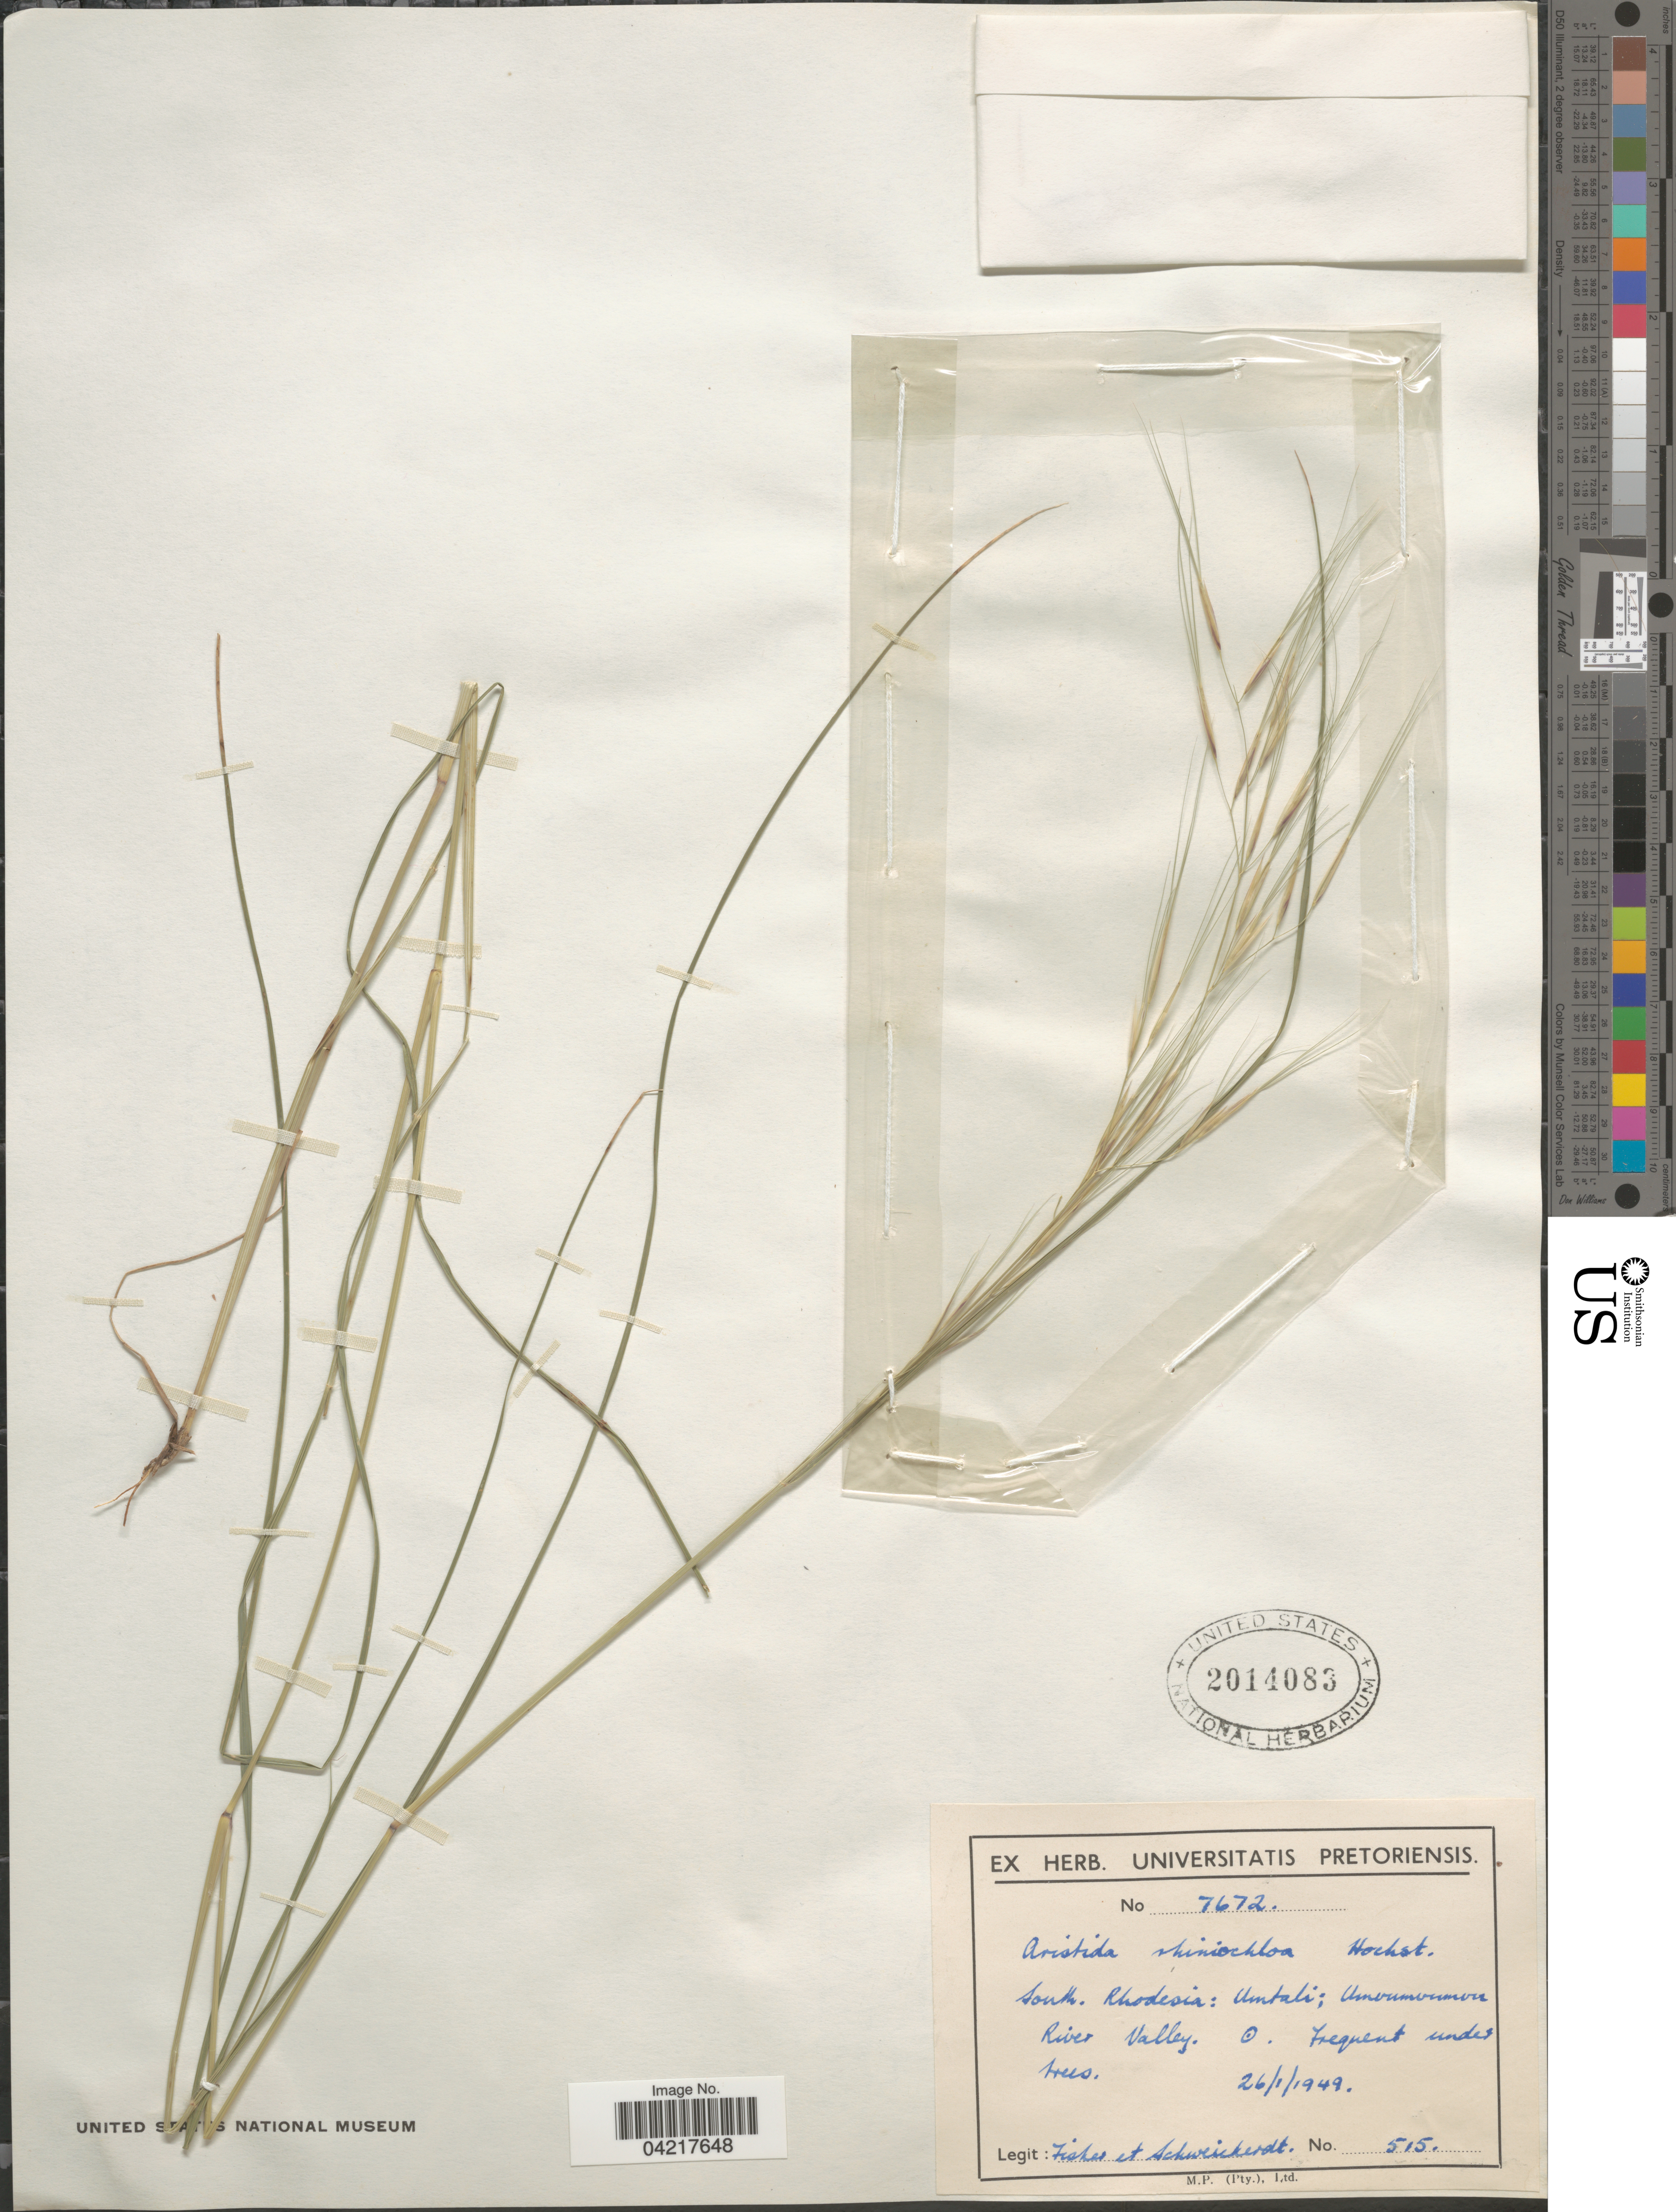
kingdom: Plantae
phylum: Tracheophyta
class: Liliopsida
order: Poales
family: Poaceae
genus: Aristida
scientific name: Aristida rhiniochloa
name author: Hochst.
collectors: -- Fisher & -. Schweickerdt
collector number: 515/7672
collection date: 1949-01-26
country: Zimbabwe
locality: South. Rhodesia: Umtali; Umvumvumvu River Valley.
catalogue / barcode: US 2014083